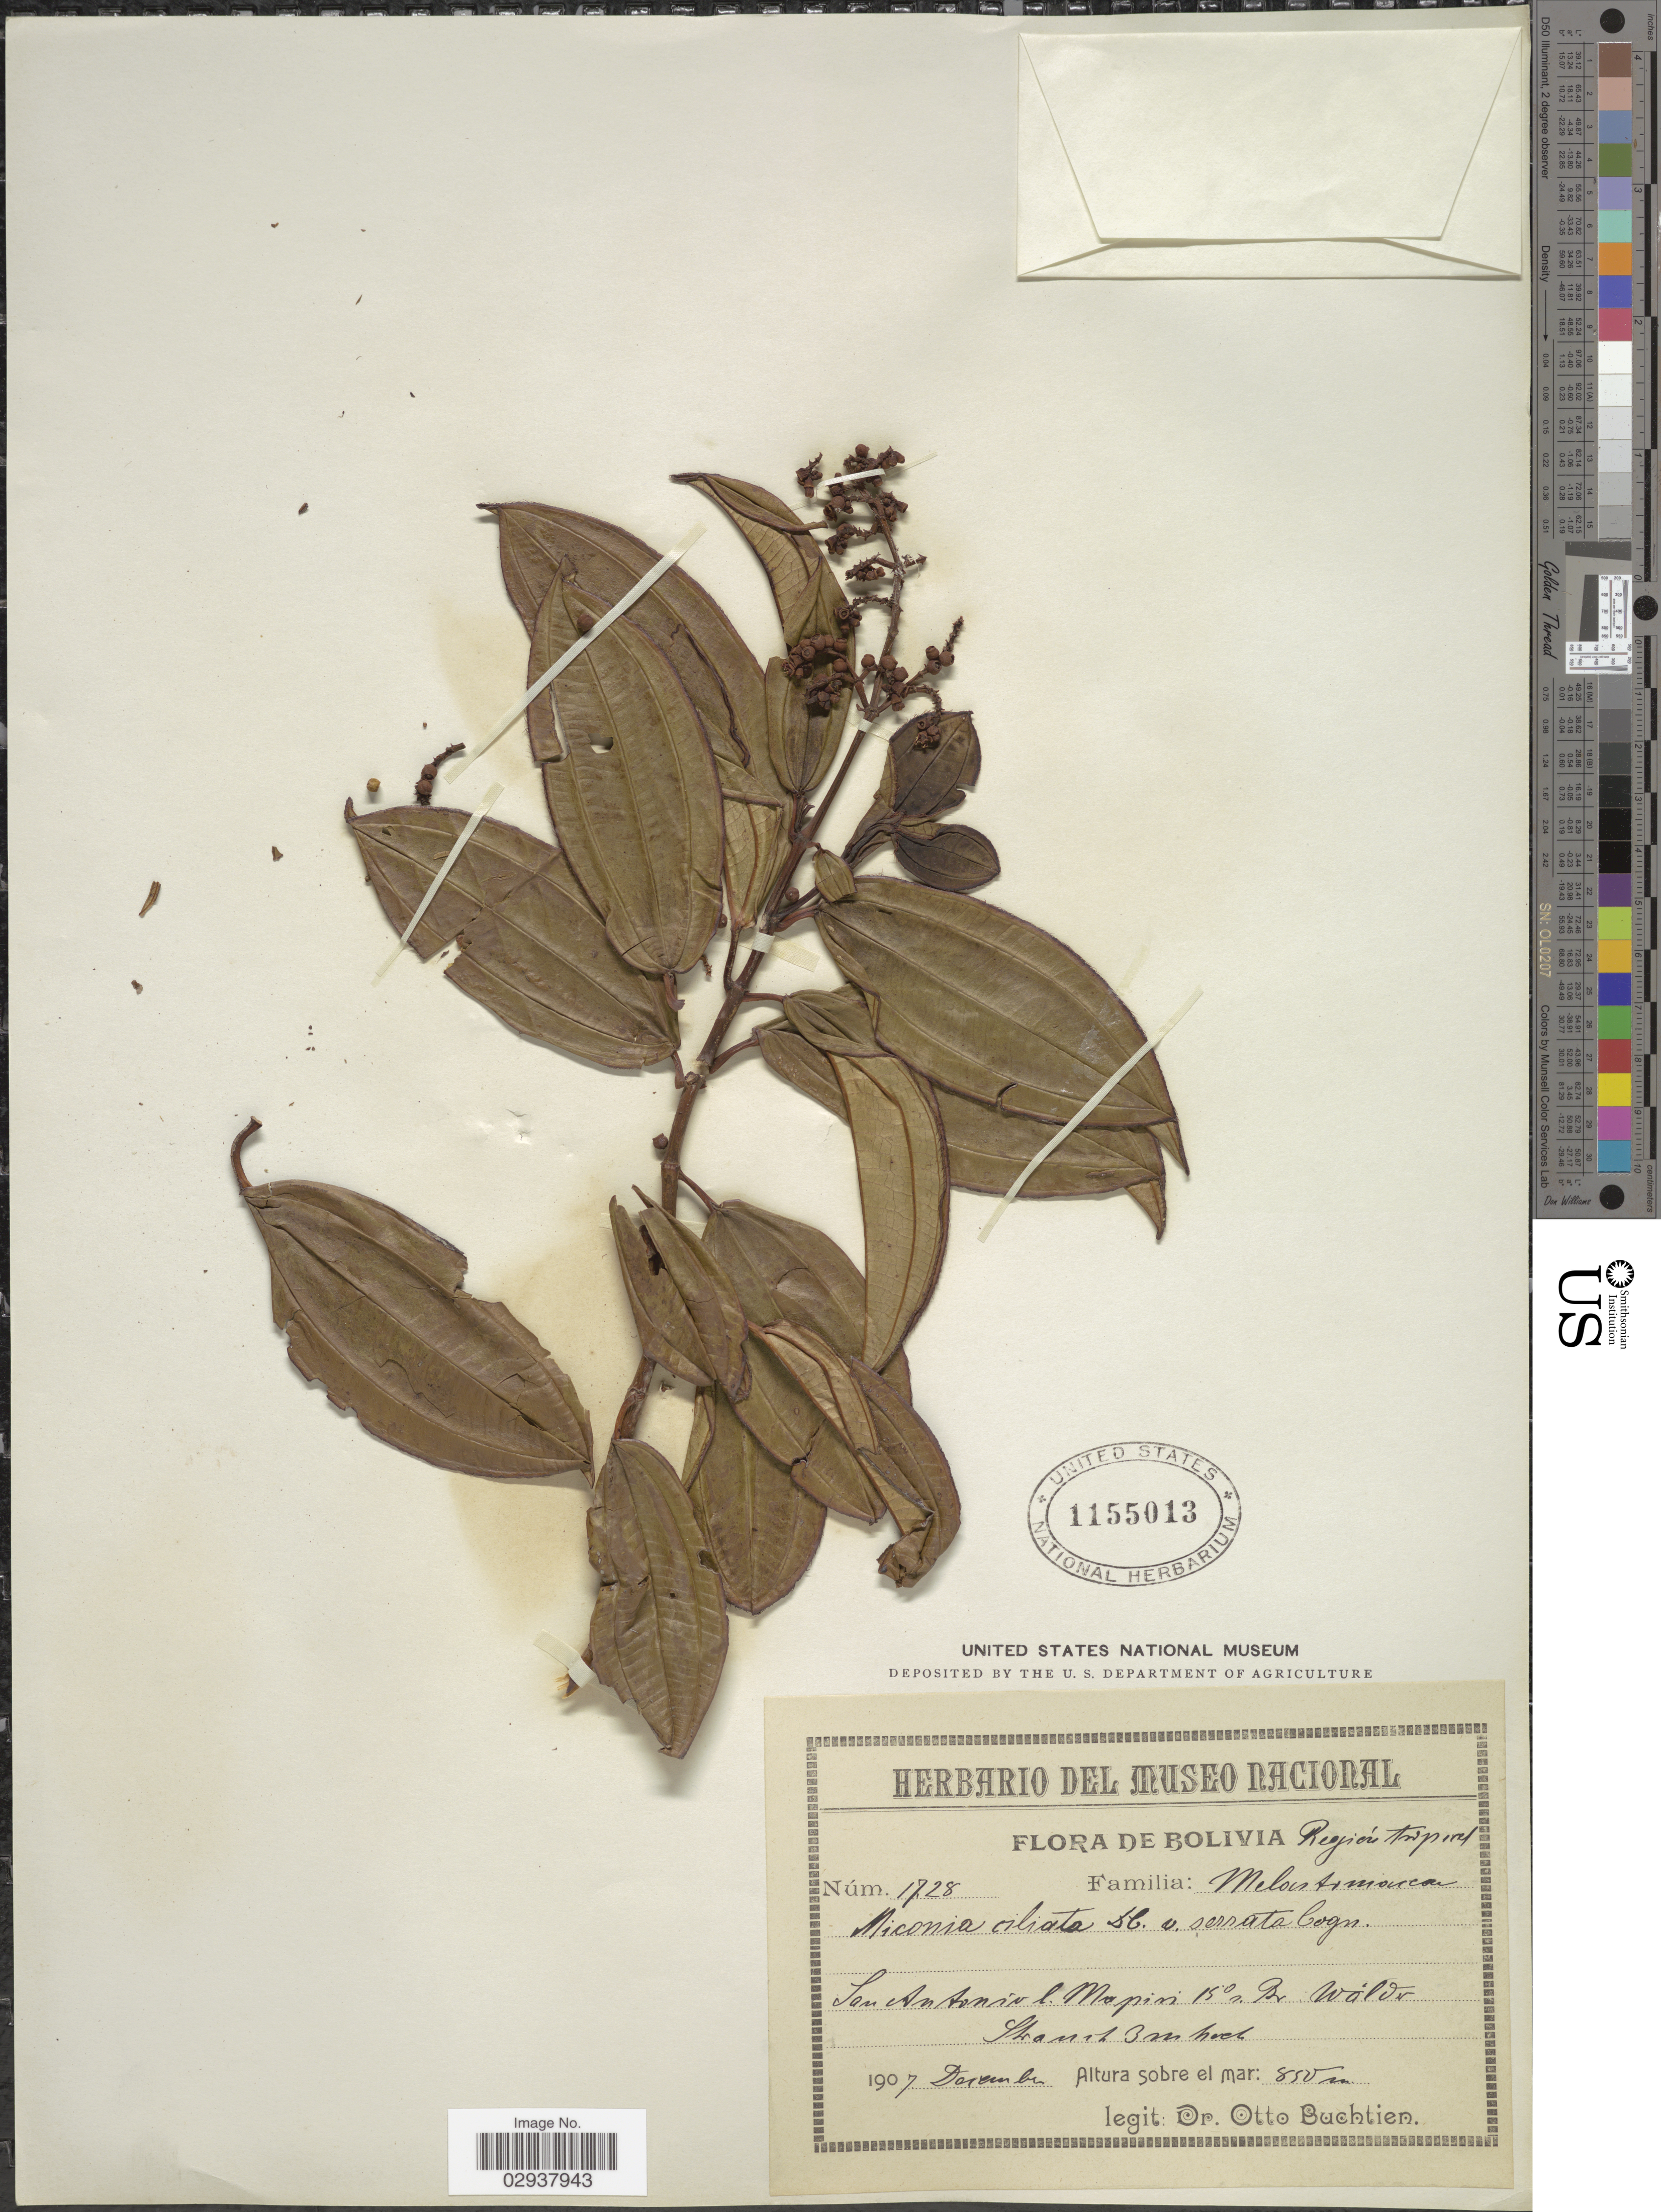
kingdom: Plantae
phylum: Tracheophyta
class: Magnoliopsida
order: Myrtales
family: Melastomataceae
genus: Miconia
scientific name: Miconia ciliata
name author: (Rich.) DC.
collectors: O. Buchtien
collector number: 1728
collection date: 1907-12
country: Bolivia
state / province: La Paz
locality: Región Tropical. San Antonio l. Mapiri : 15º°s. Br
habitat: Wälder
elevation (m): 850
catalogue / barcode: US 1155013